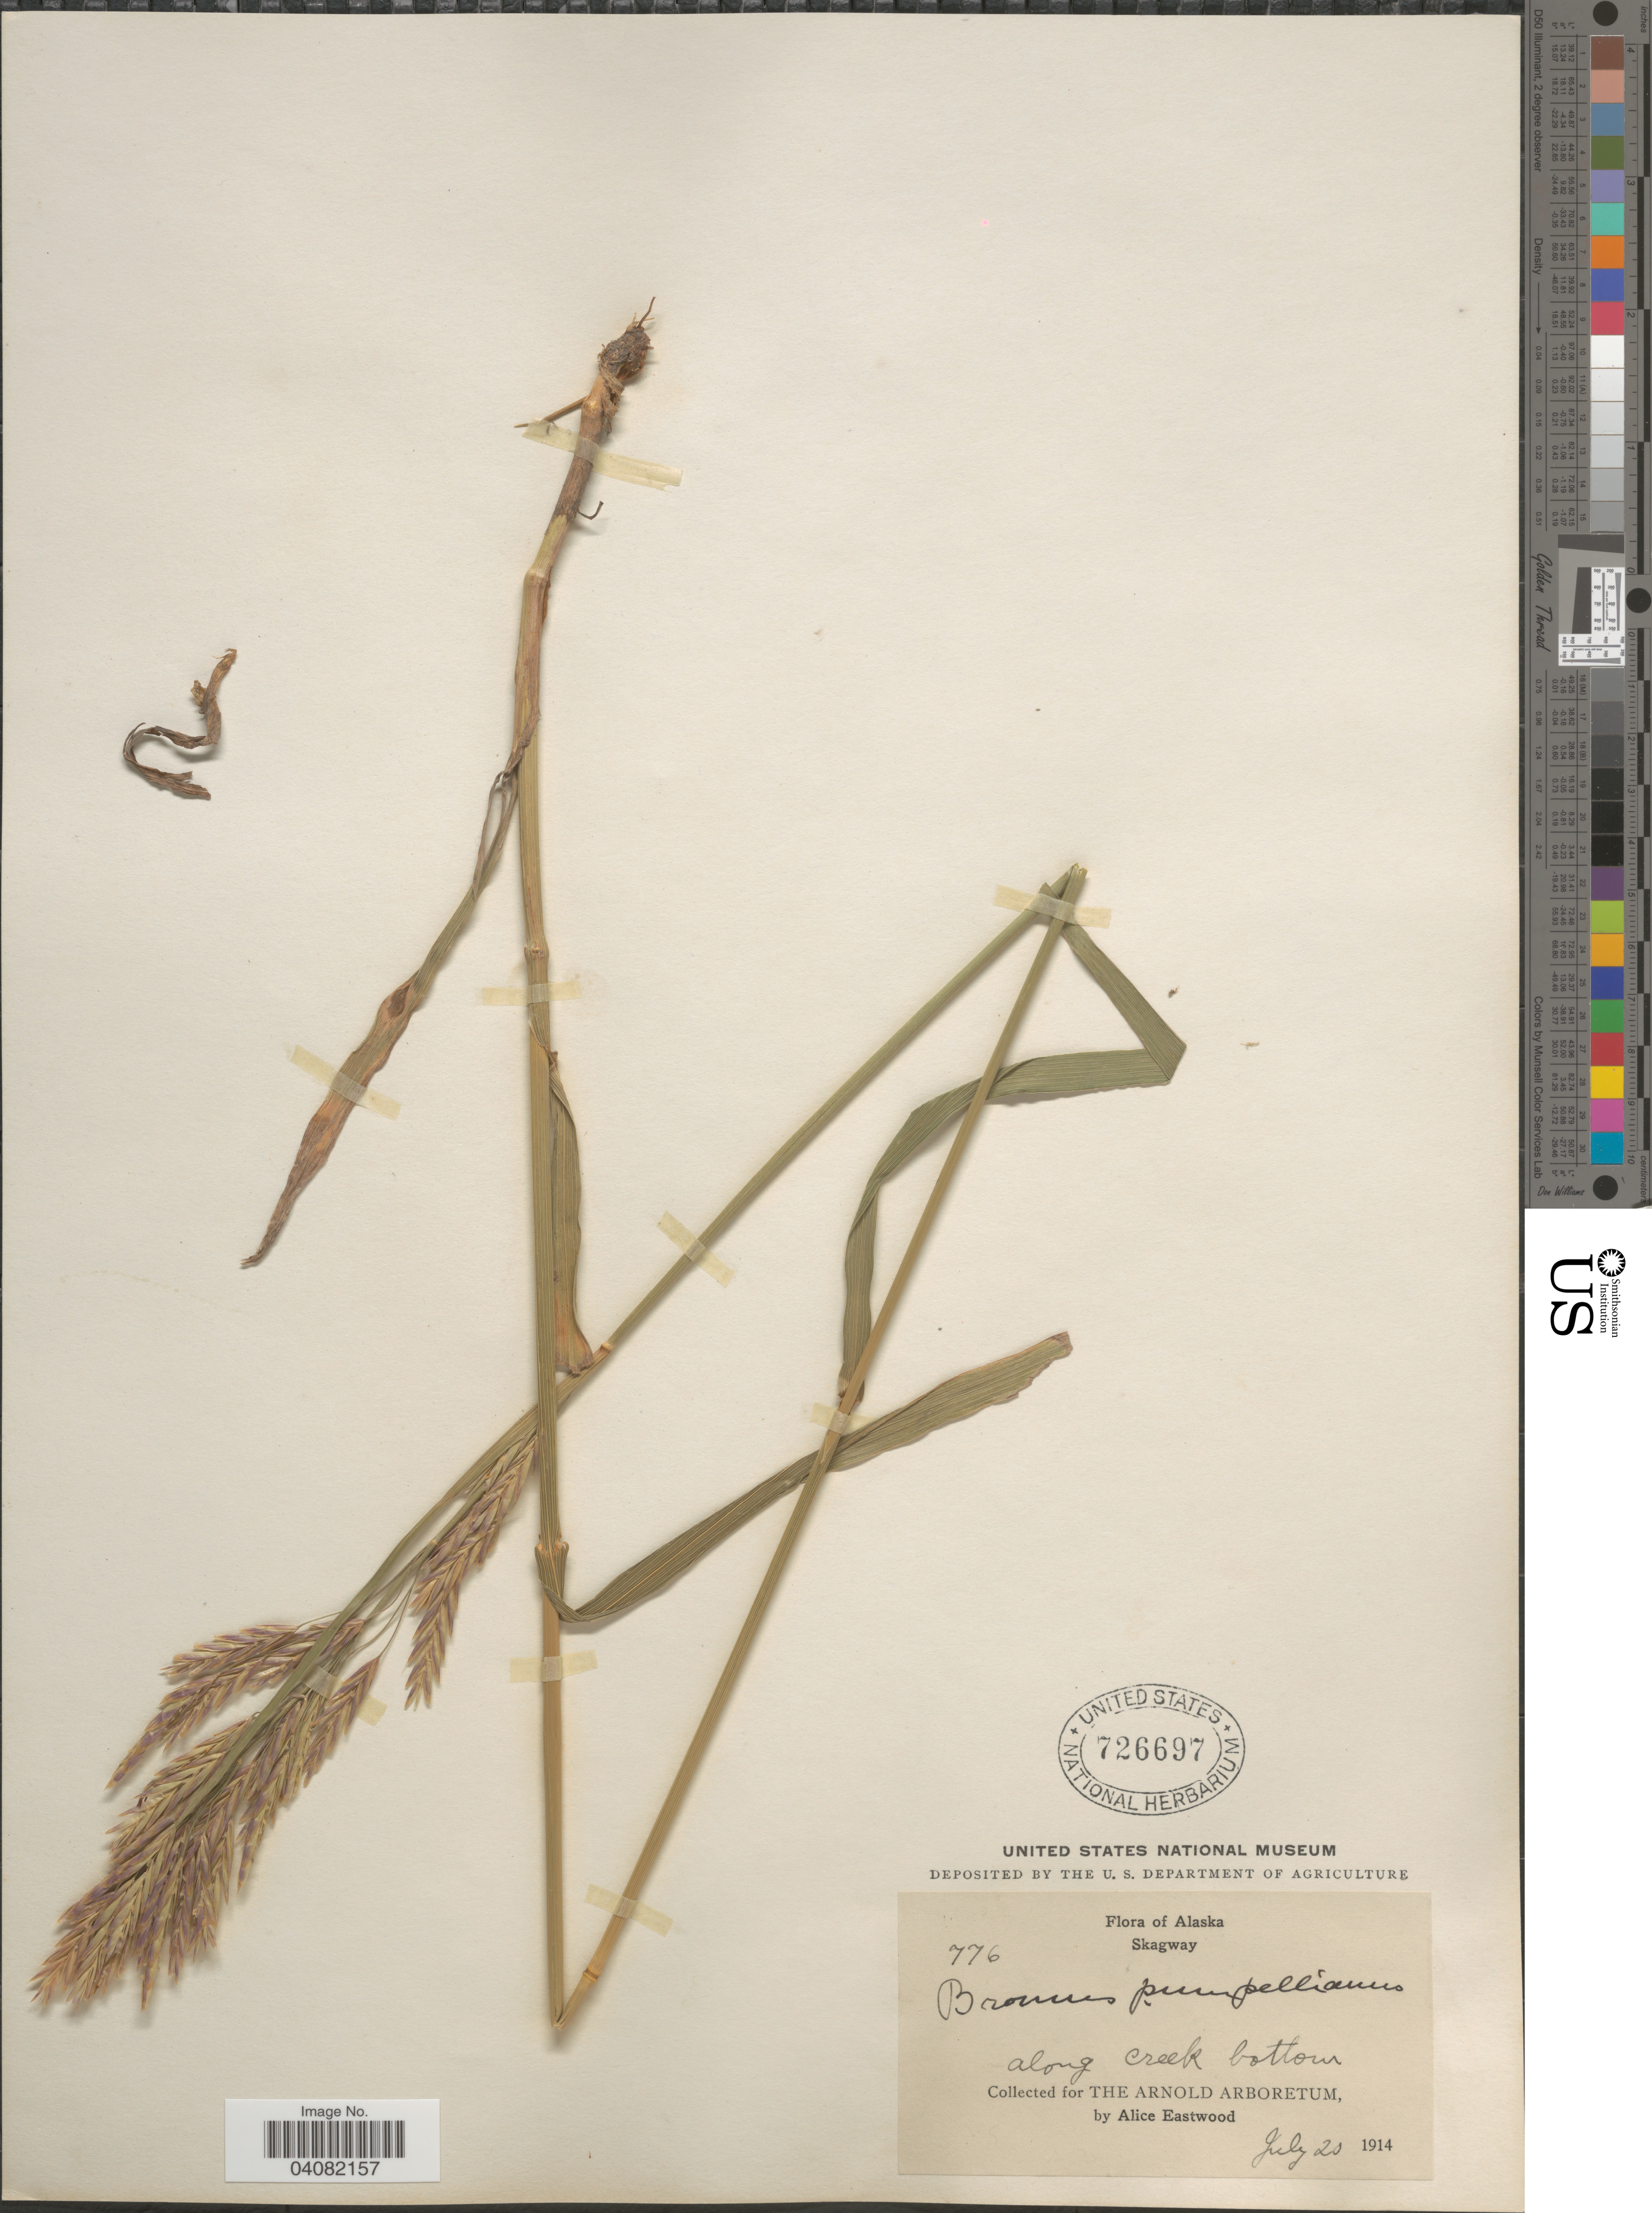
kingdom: Plantae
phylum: Tracheophyta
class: Liliopsida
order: Poales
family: Poaceae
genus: Bromus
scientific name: Bromus inermis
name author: Leyss.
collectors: A. Eastwood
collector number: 776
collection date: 1914-07-20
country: United States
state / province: Alaska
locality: Skagway. Along creek bottom.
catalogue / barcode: US 726697